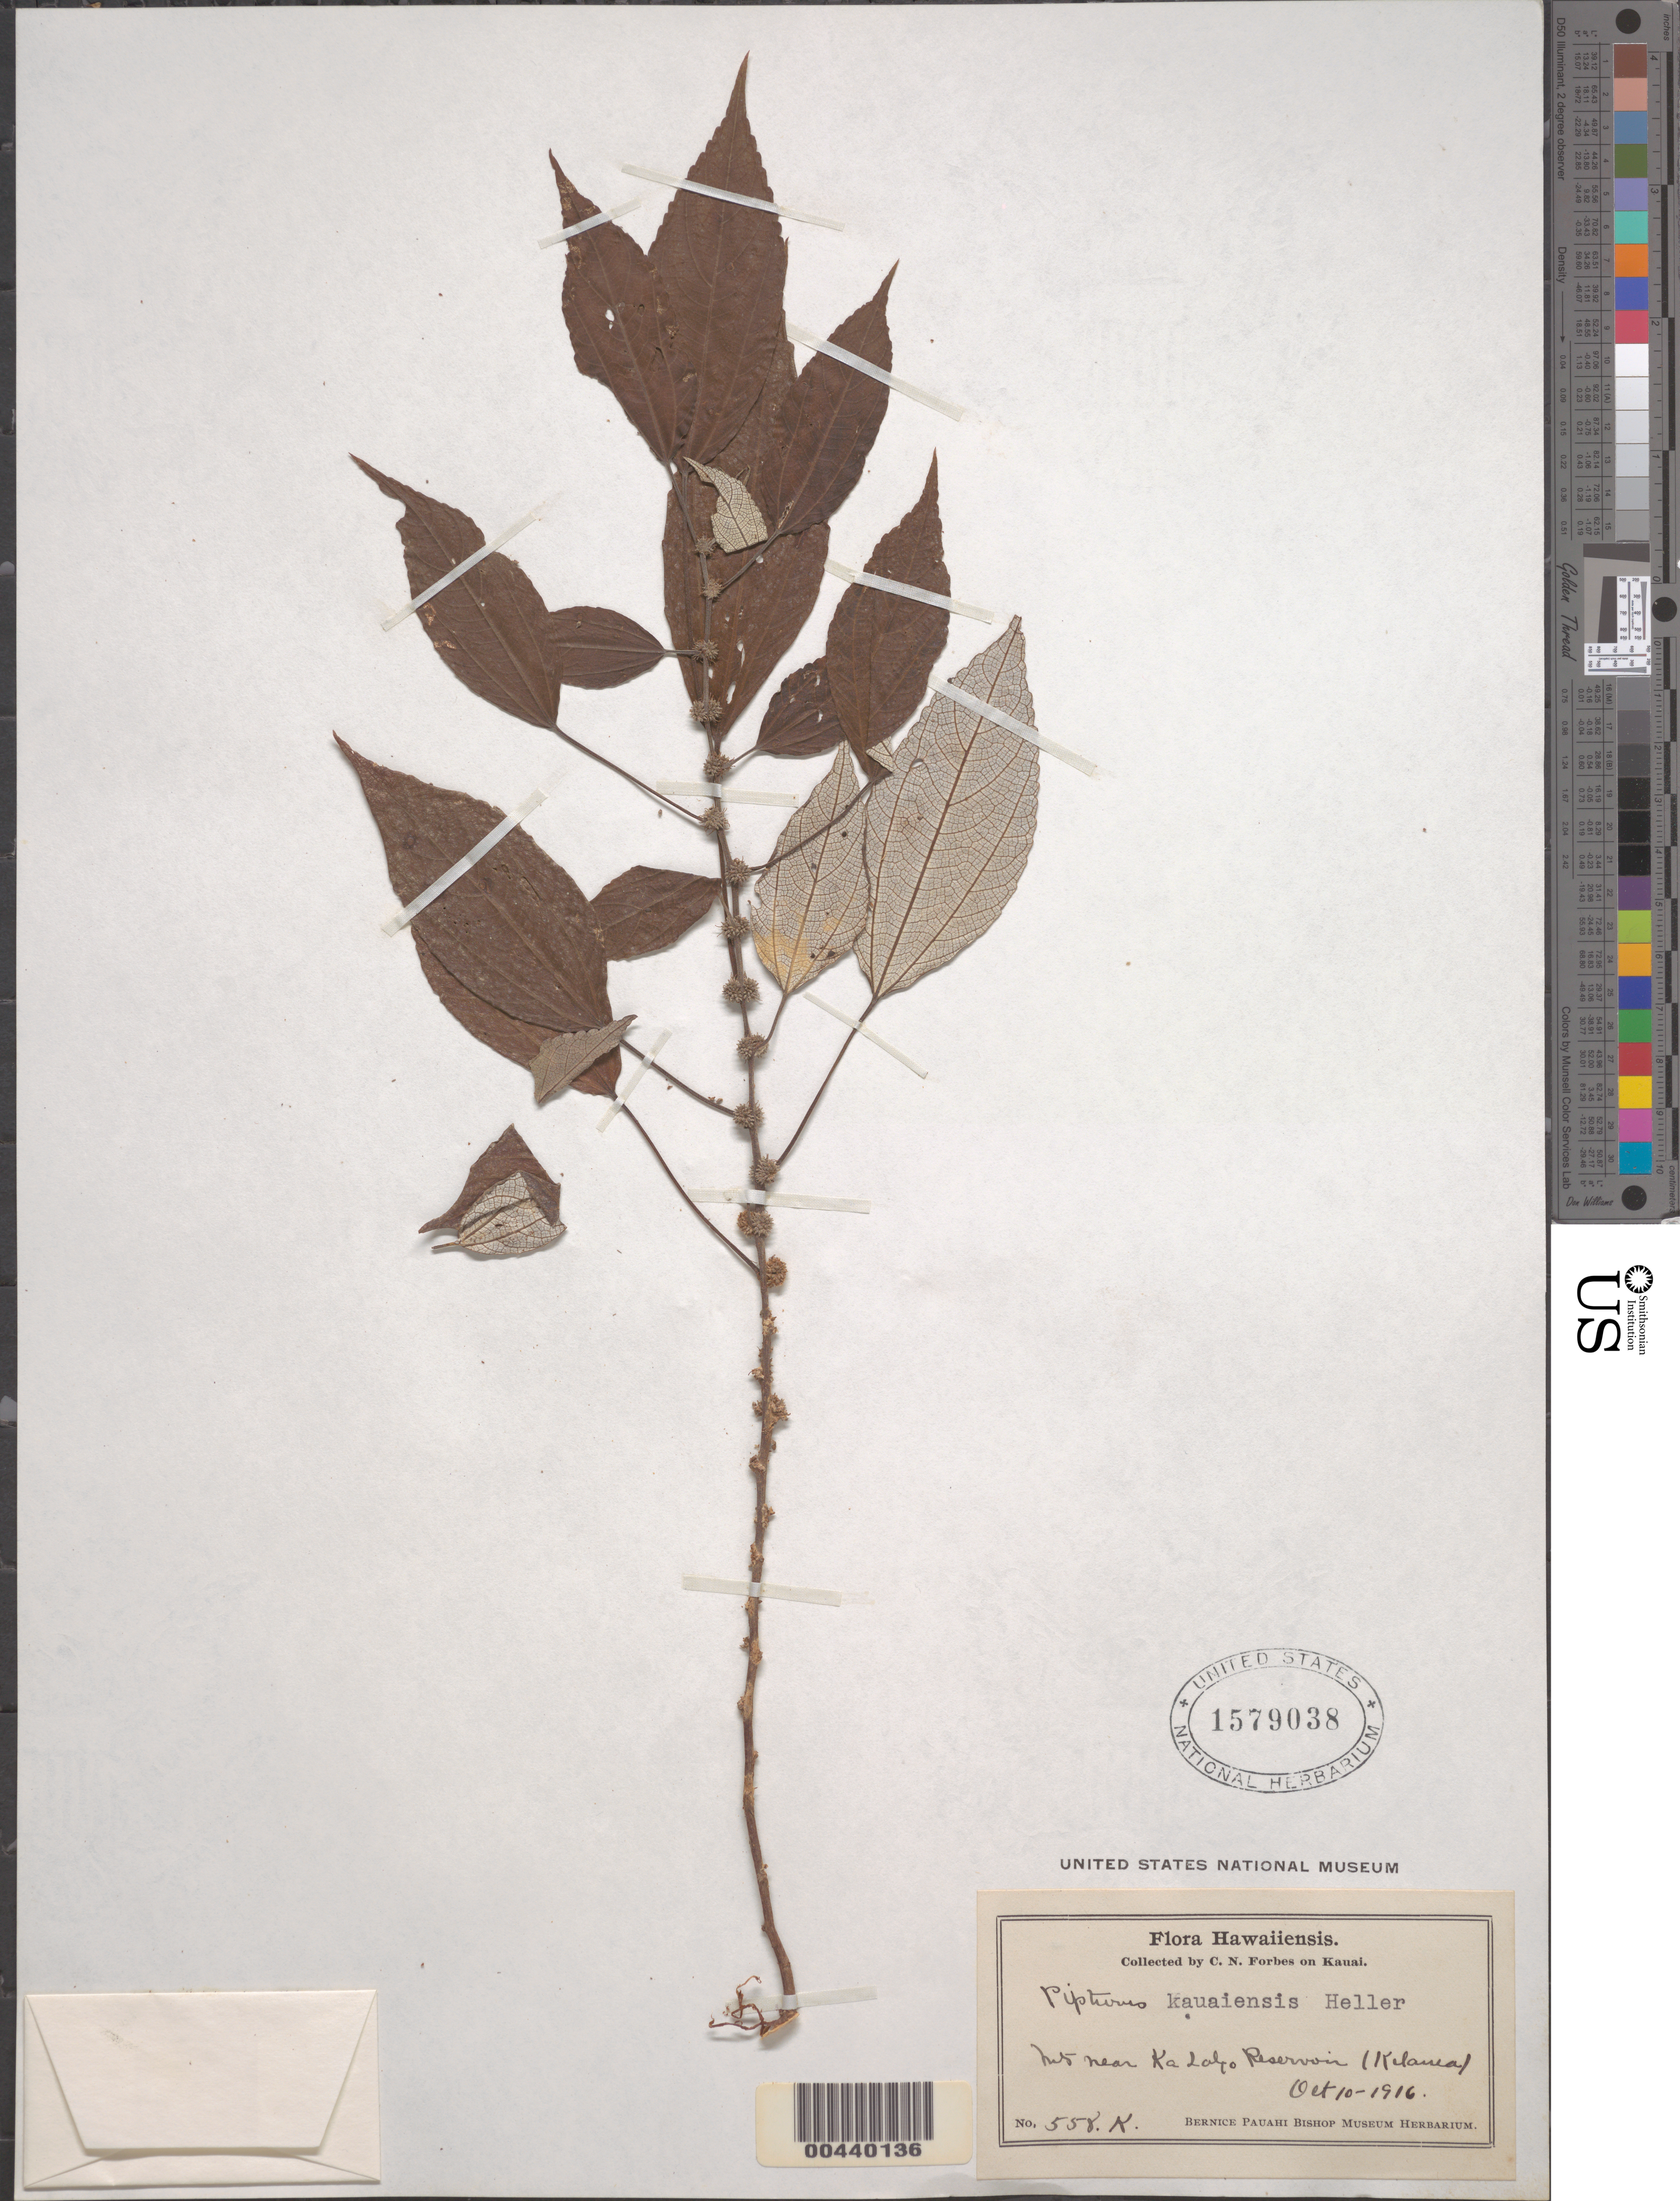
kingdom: Plantae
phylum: Tracheophyta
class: Magnoliopsida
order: Rosales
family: Urticaceae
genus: Pipturus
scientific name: Pipturus kauaiensis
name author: A. Heller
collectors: C. N. Forbes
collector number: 558.K.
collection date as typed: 10 Oct 1916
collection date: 1916-10-10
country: United States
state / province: Hawaii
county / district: Kauai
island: Kaua'i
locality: Mountains near Ka Lako Reservoir (Kilauea)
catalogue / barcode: US 1579038